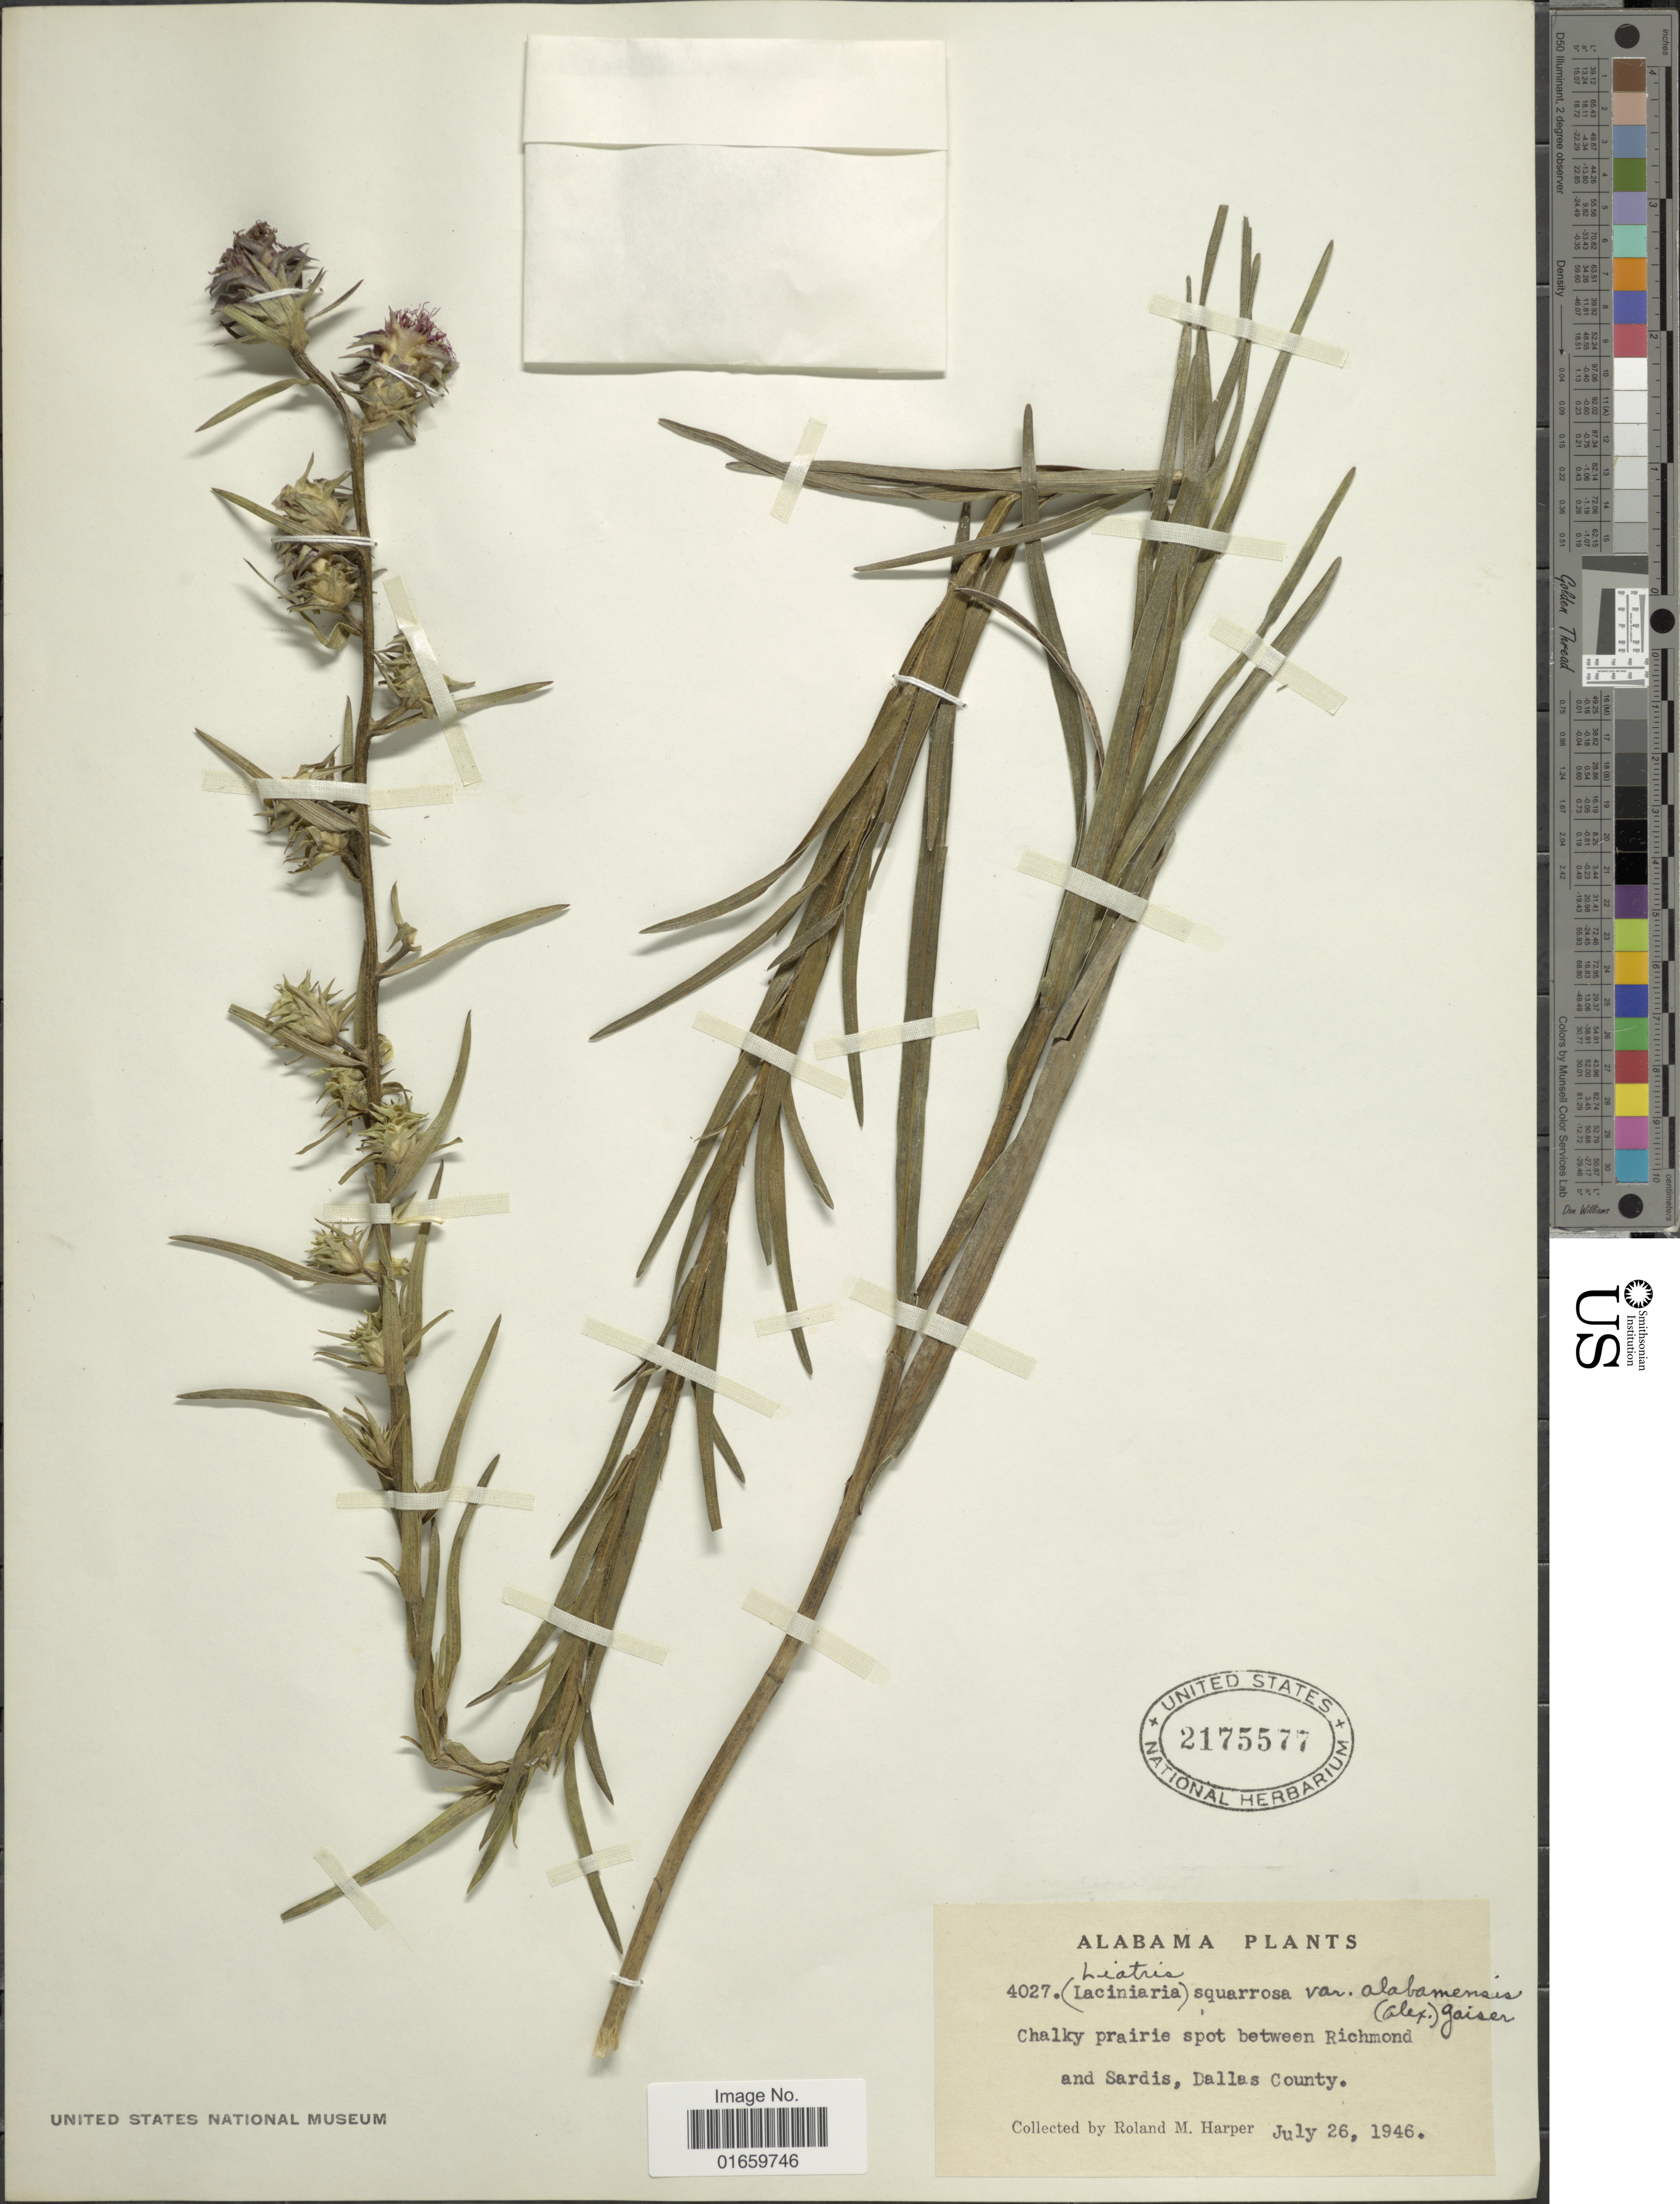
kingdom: Plantae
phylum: Tracheophyta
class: Magnoliopsida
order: Asterales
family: Asteraceae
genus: Liatris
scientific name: Liatris squarrosa var. alabamensis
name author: (Alexander) Gaiser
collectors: R. M. Harper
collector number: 4027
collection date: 1946-07-26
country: United States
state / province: Alabama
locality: Chalky prairie spot between Richmond and Sardis, Dallas County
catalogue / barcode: US 2175577